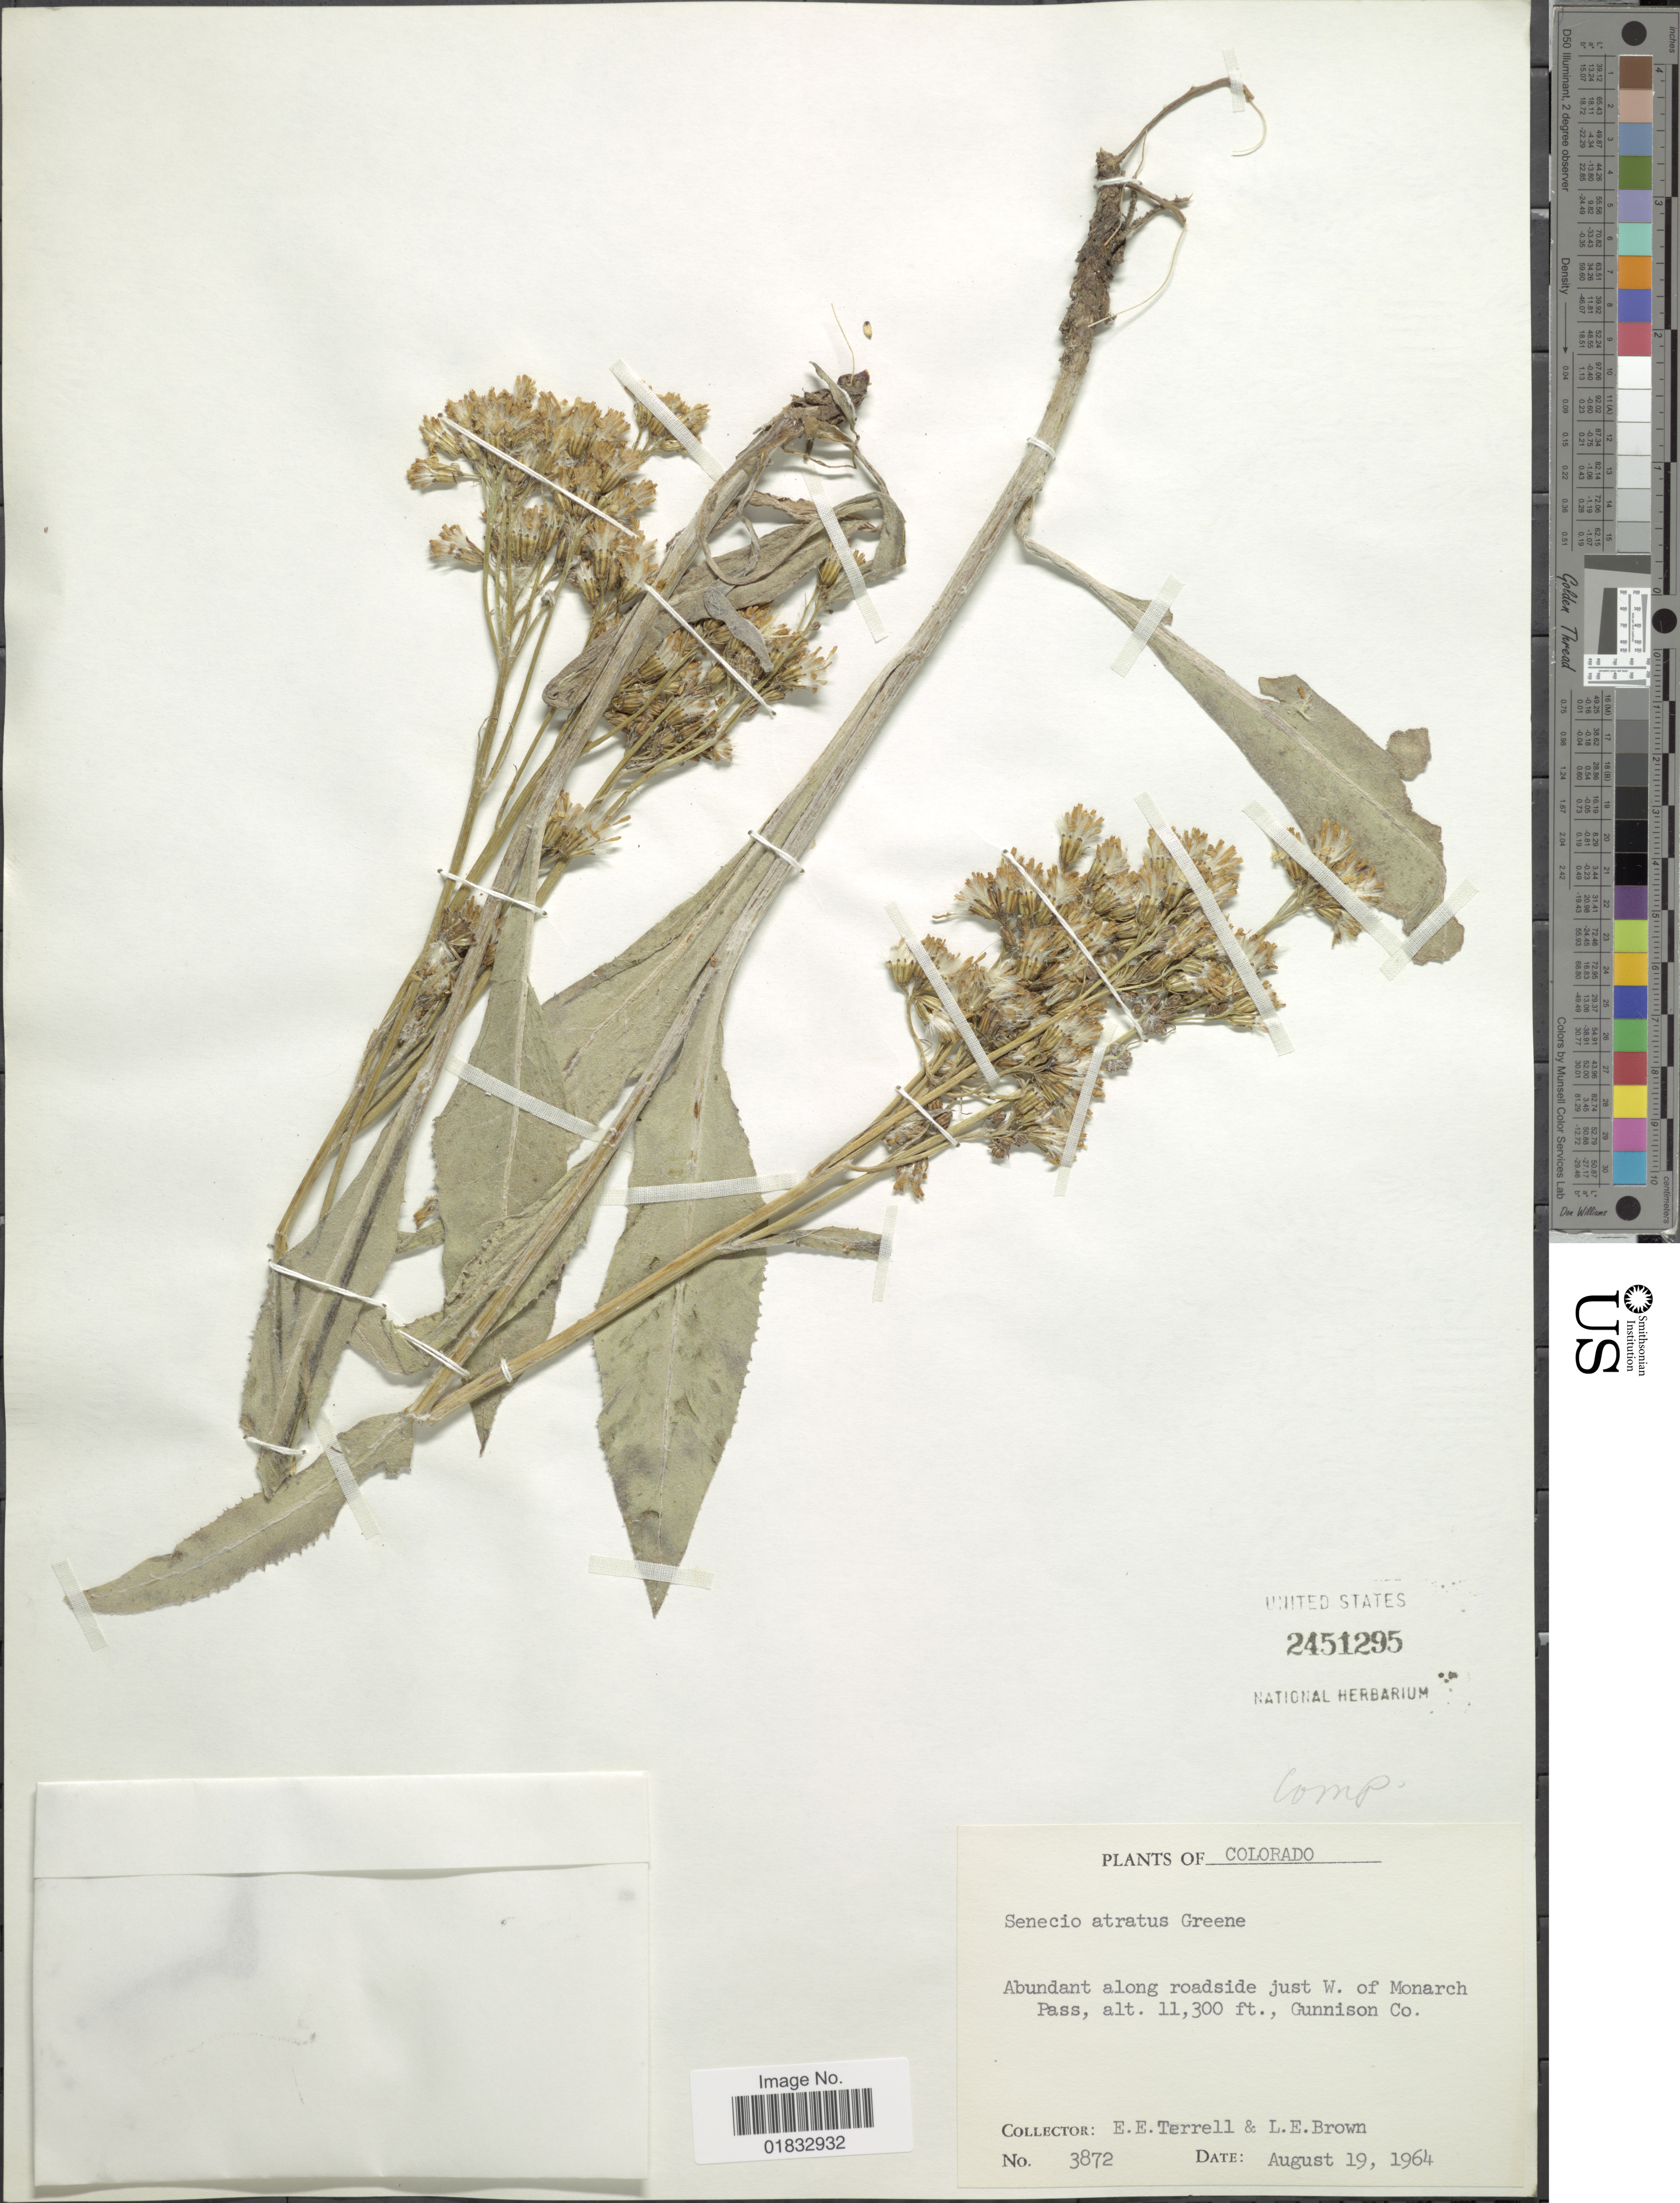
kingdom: Plantae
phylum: Tracheophyta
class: Magnoliopsida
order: Asterales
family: Asteraceae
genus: Senecio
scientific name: Senecio atratus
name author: Greene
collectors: E. E. Terrell & L. E. Brown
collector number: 3872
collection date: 1964-08-19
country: United States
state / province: Colorado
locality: Abundant along roadside just W. of Monarch Pass., Gunnison Co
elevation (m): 3444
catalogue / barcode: US 2451295